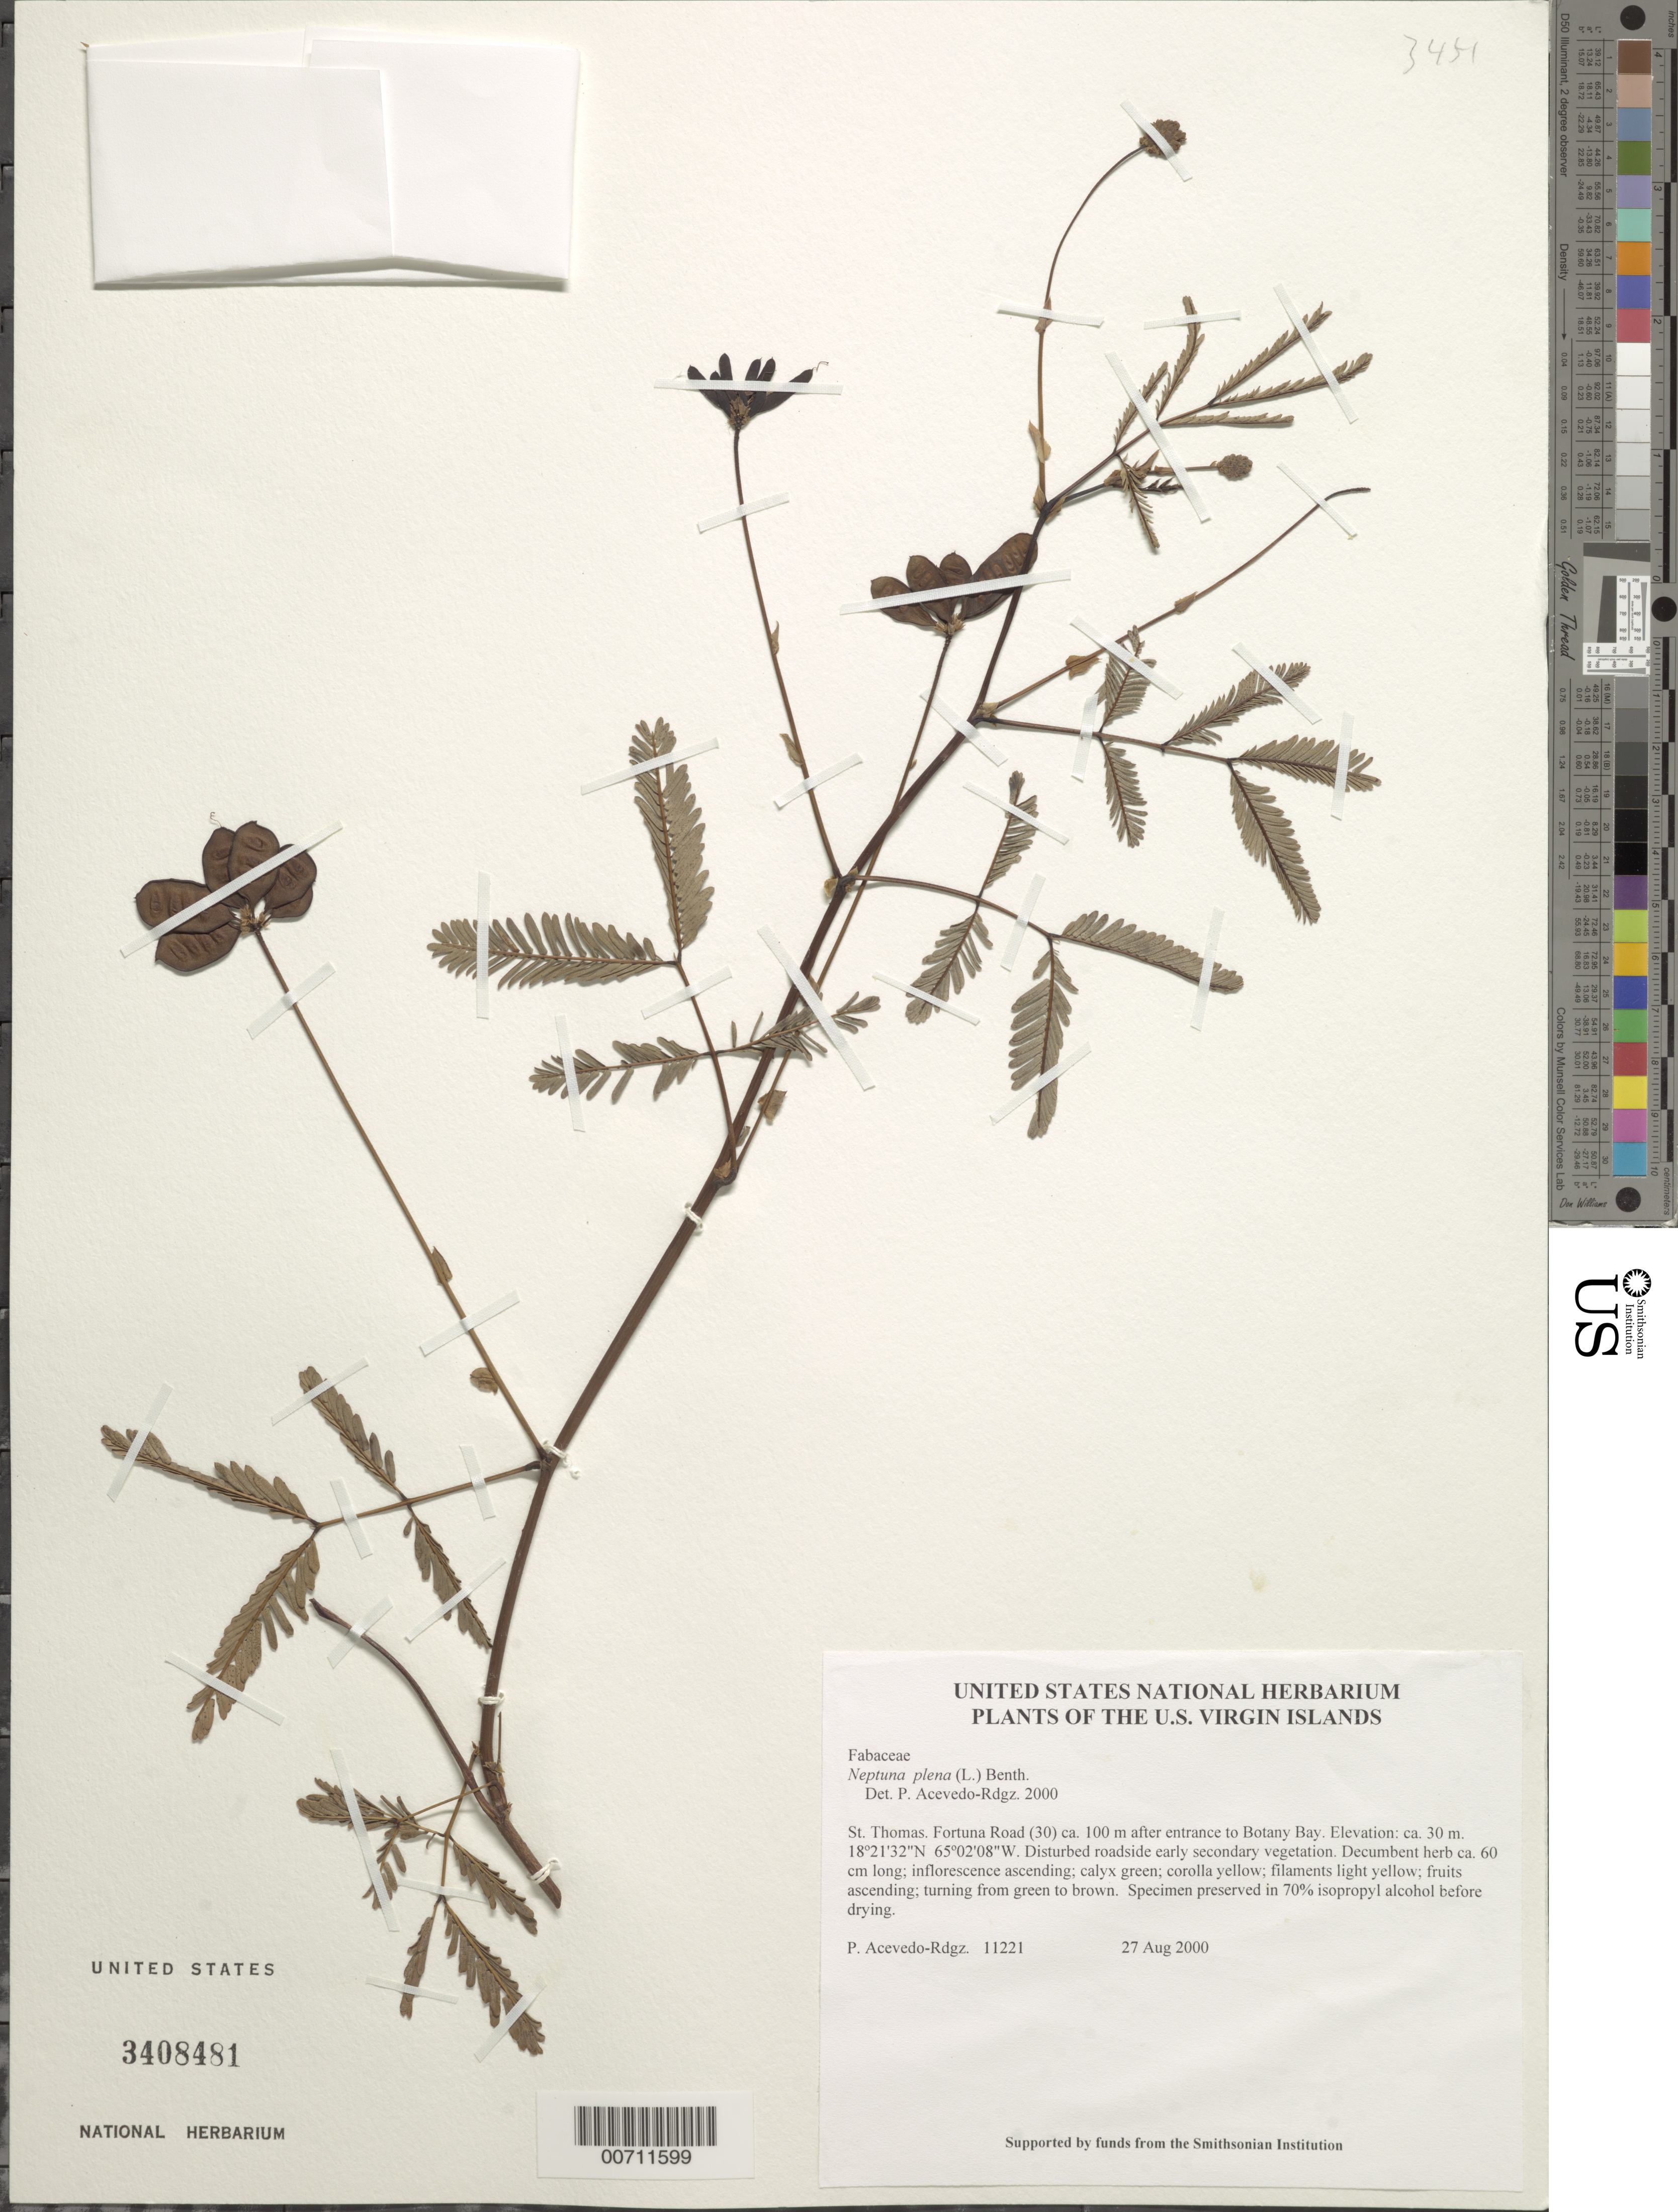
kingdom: Plantae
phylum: Tracheophyta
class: Magnoliopsida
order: Fabales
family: Fabaceae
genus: Neptunia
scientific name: Neptunia plena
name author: (L.) Benth.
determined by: Acevedo-Rodríguez, P., (BOT), Smithsonian Institution - National Museum of Natural History (UNITED STATES)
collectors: P. Acevedo-Rodr.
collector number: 11221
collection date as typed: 27 Aug 2000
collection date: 2000-08-27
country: U.S. Virgin Islands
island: St. Thomas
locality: Fortuna Road (30) ca. 100 m after entrance to Botany Bay.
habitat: Disturbed roadside early secondary vegetation.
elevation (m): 30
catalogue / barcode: US 3408481